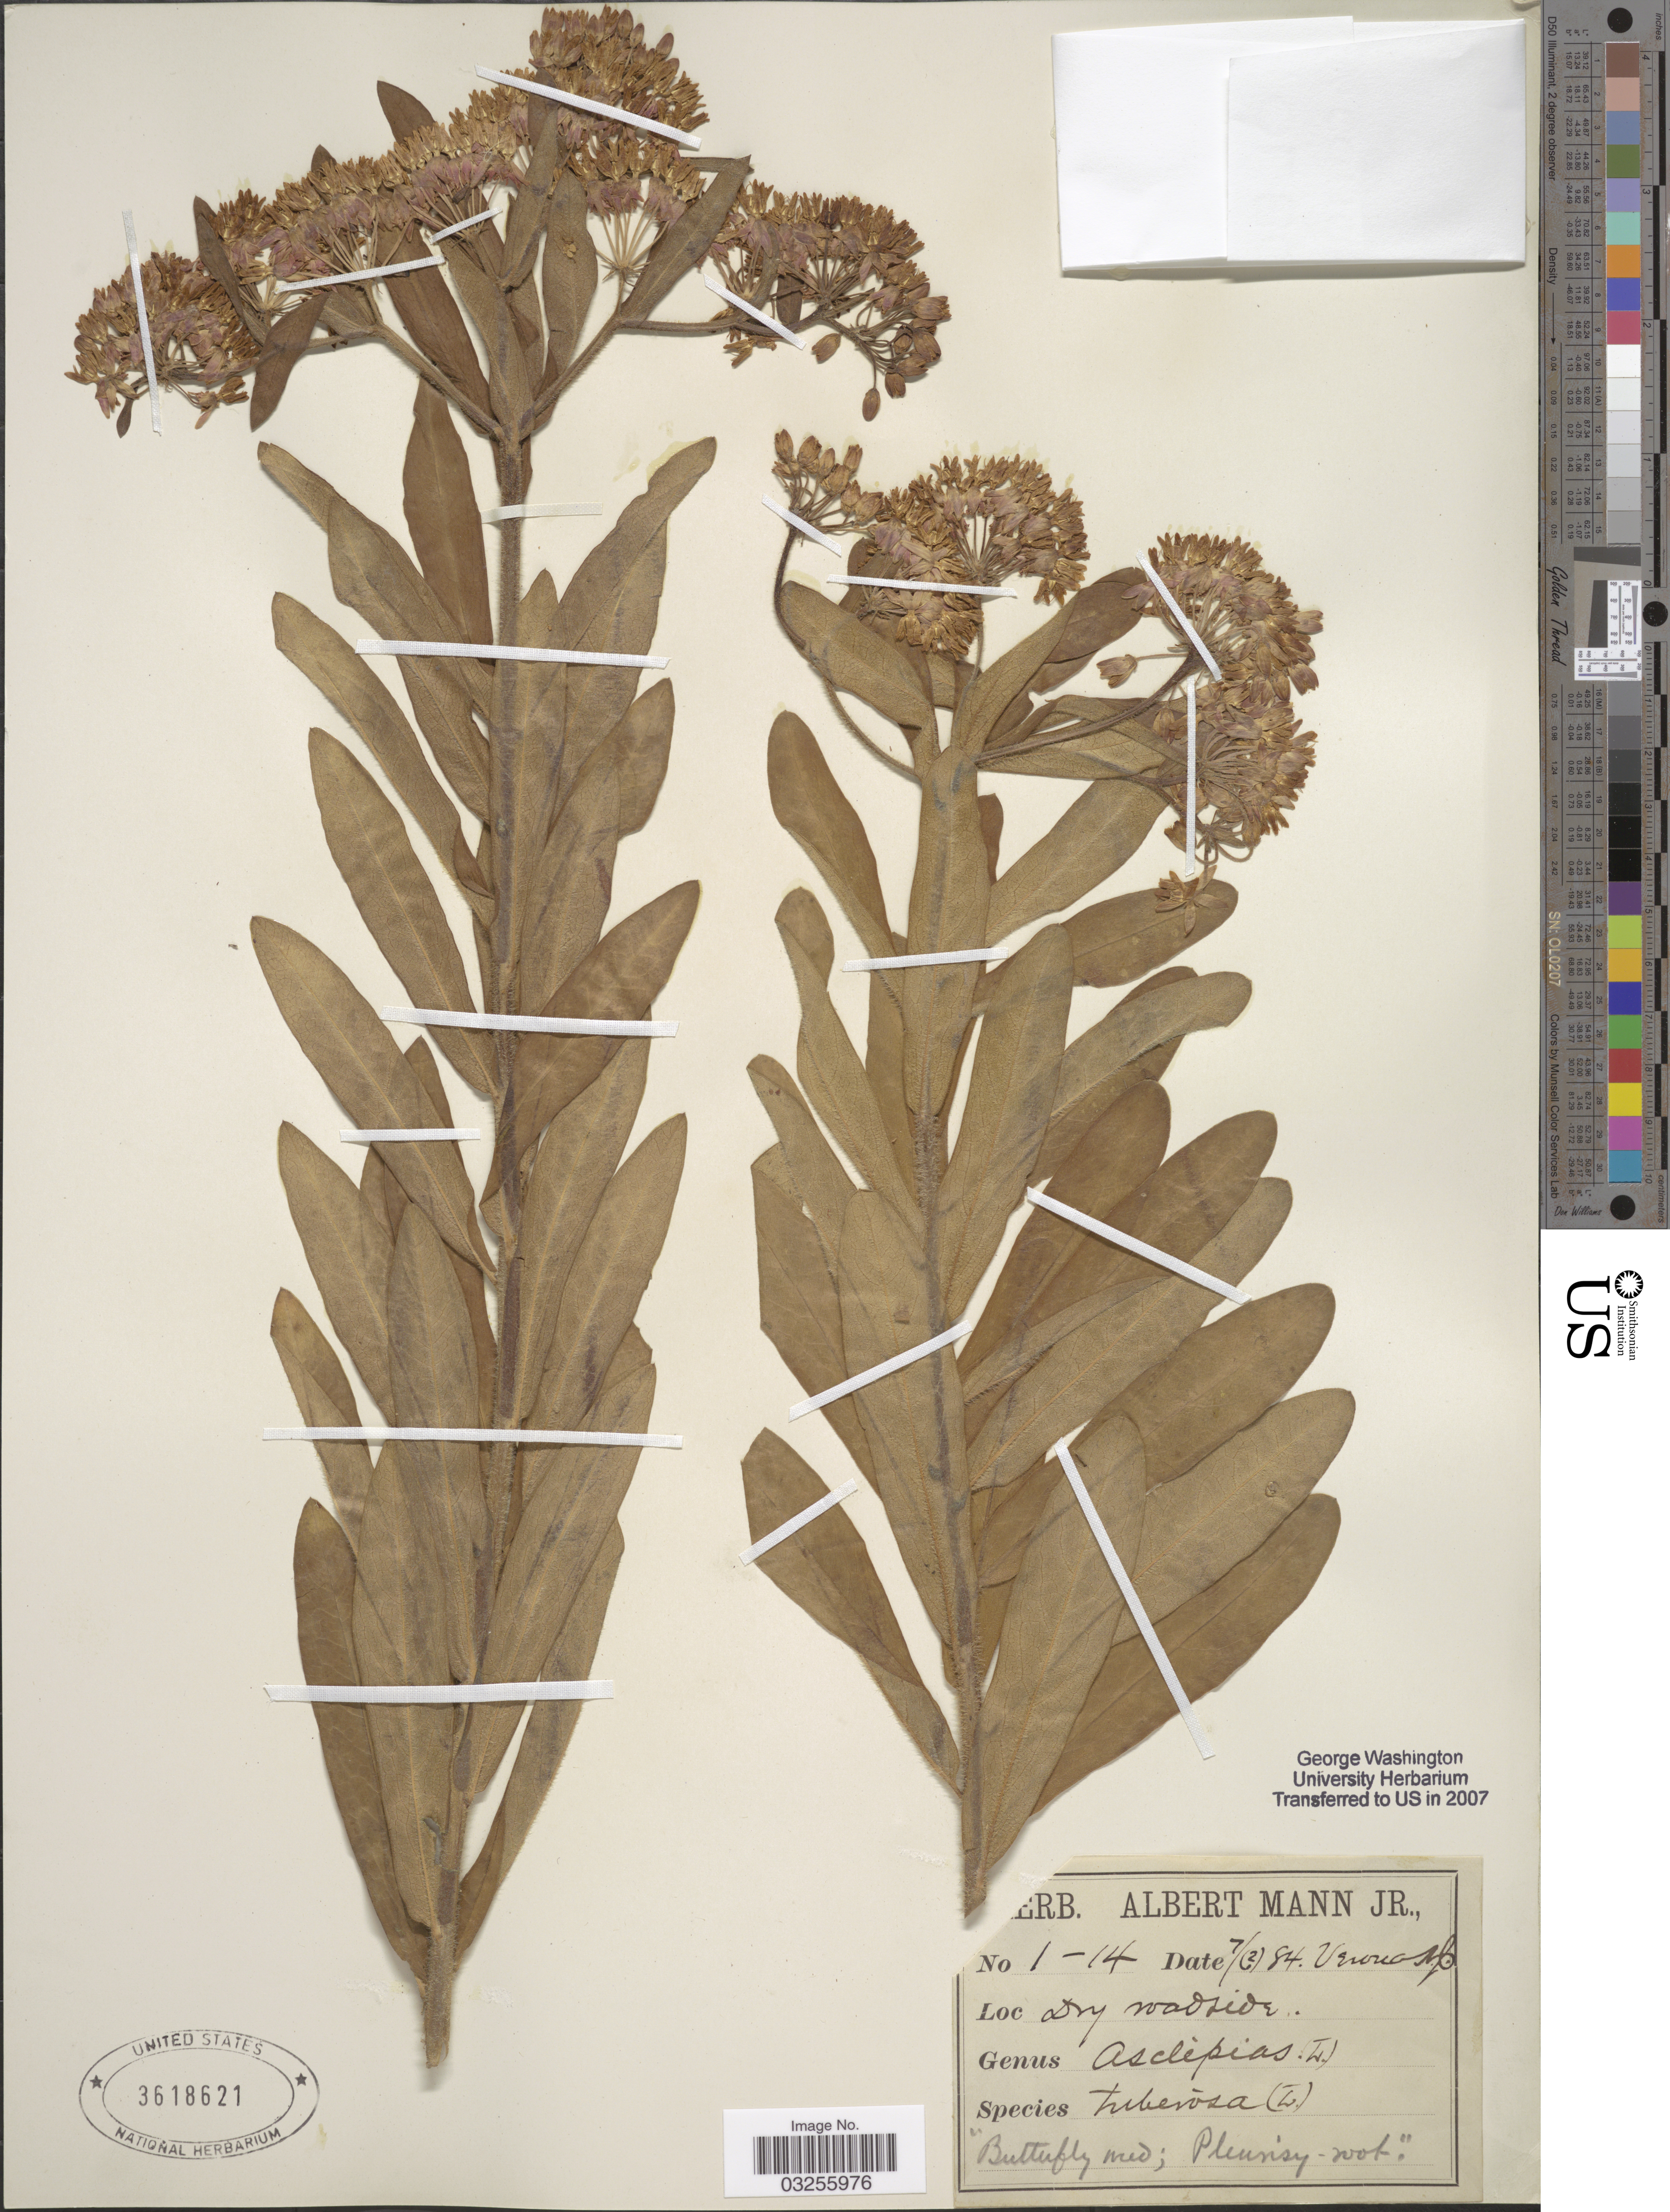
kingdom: Plantae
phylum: Tracheophyta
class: Magnoliopsida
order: Gentianales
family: Apocynaceae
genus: Asclepias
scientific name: Asclepias tuberosa subsp. tuberosa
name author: L.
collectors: Ex herb. Albert Mann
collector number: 1-14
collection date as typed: Transcribed d/m/y: 2/7/84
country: United States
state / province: North Carolina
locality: Verona.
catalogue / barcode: US 3618621